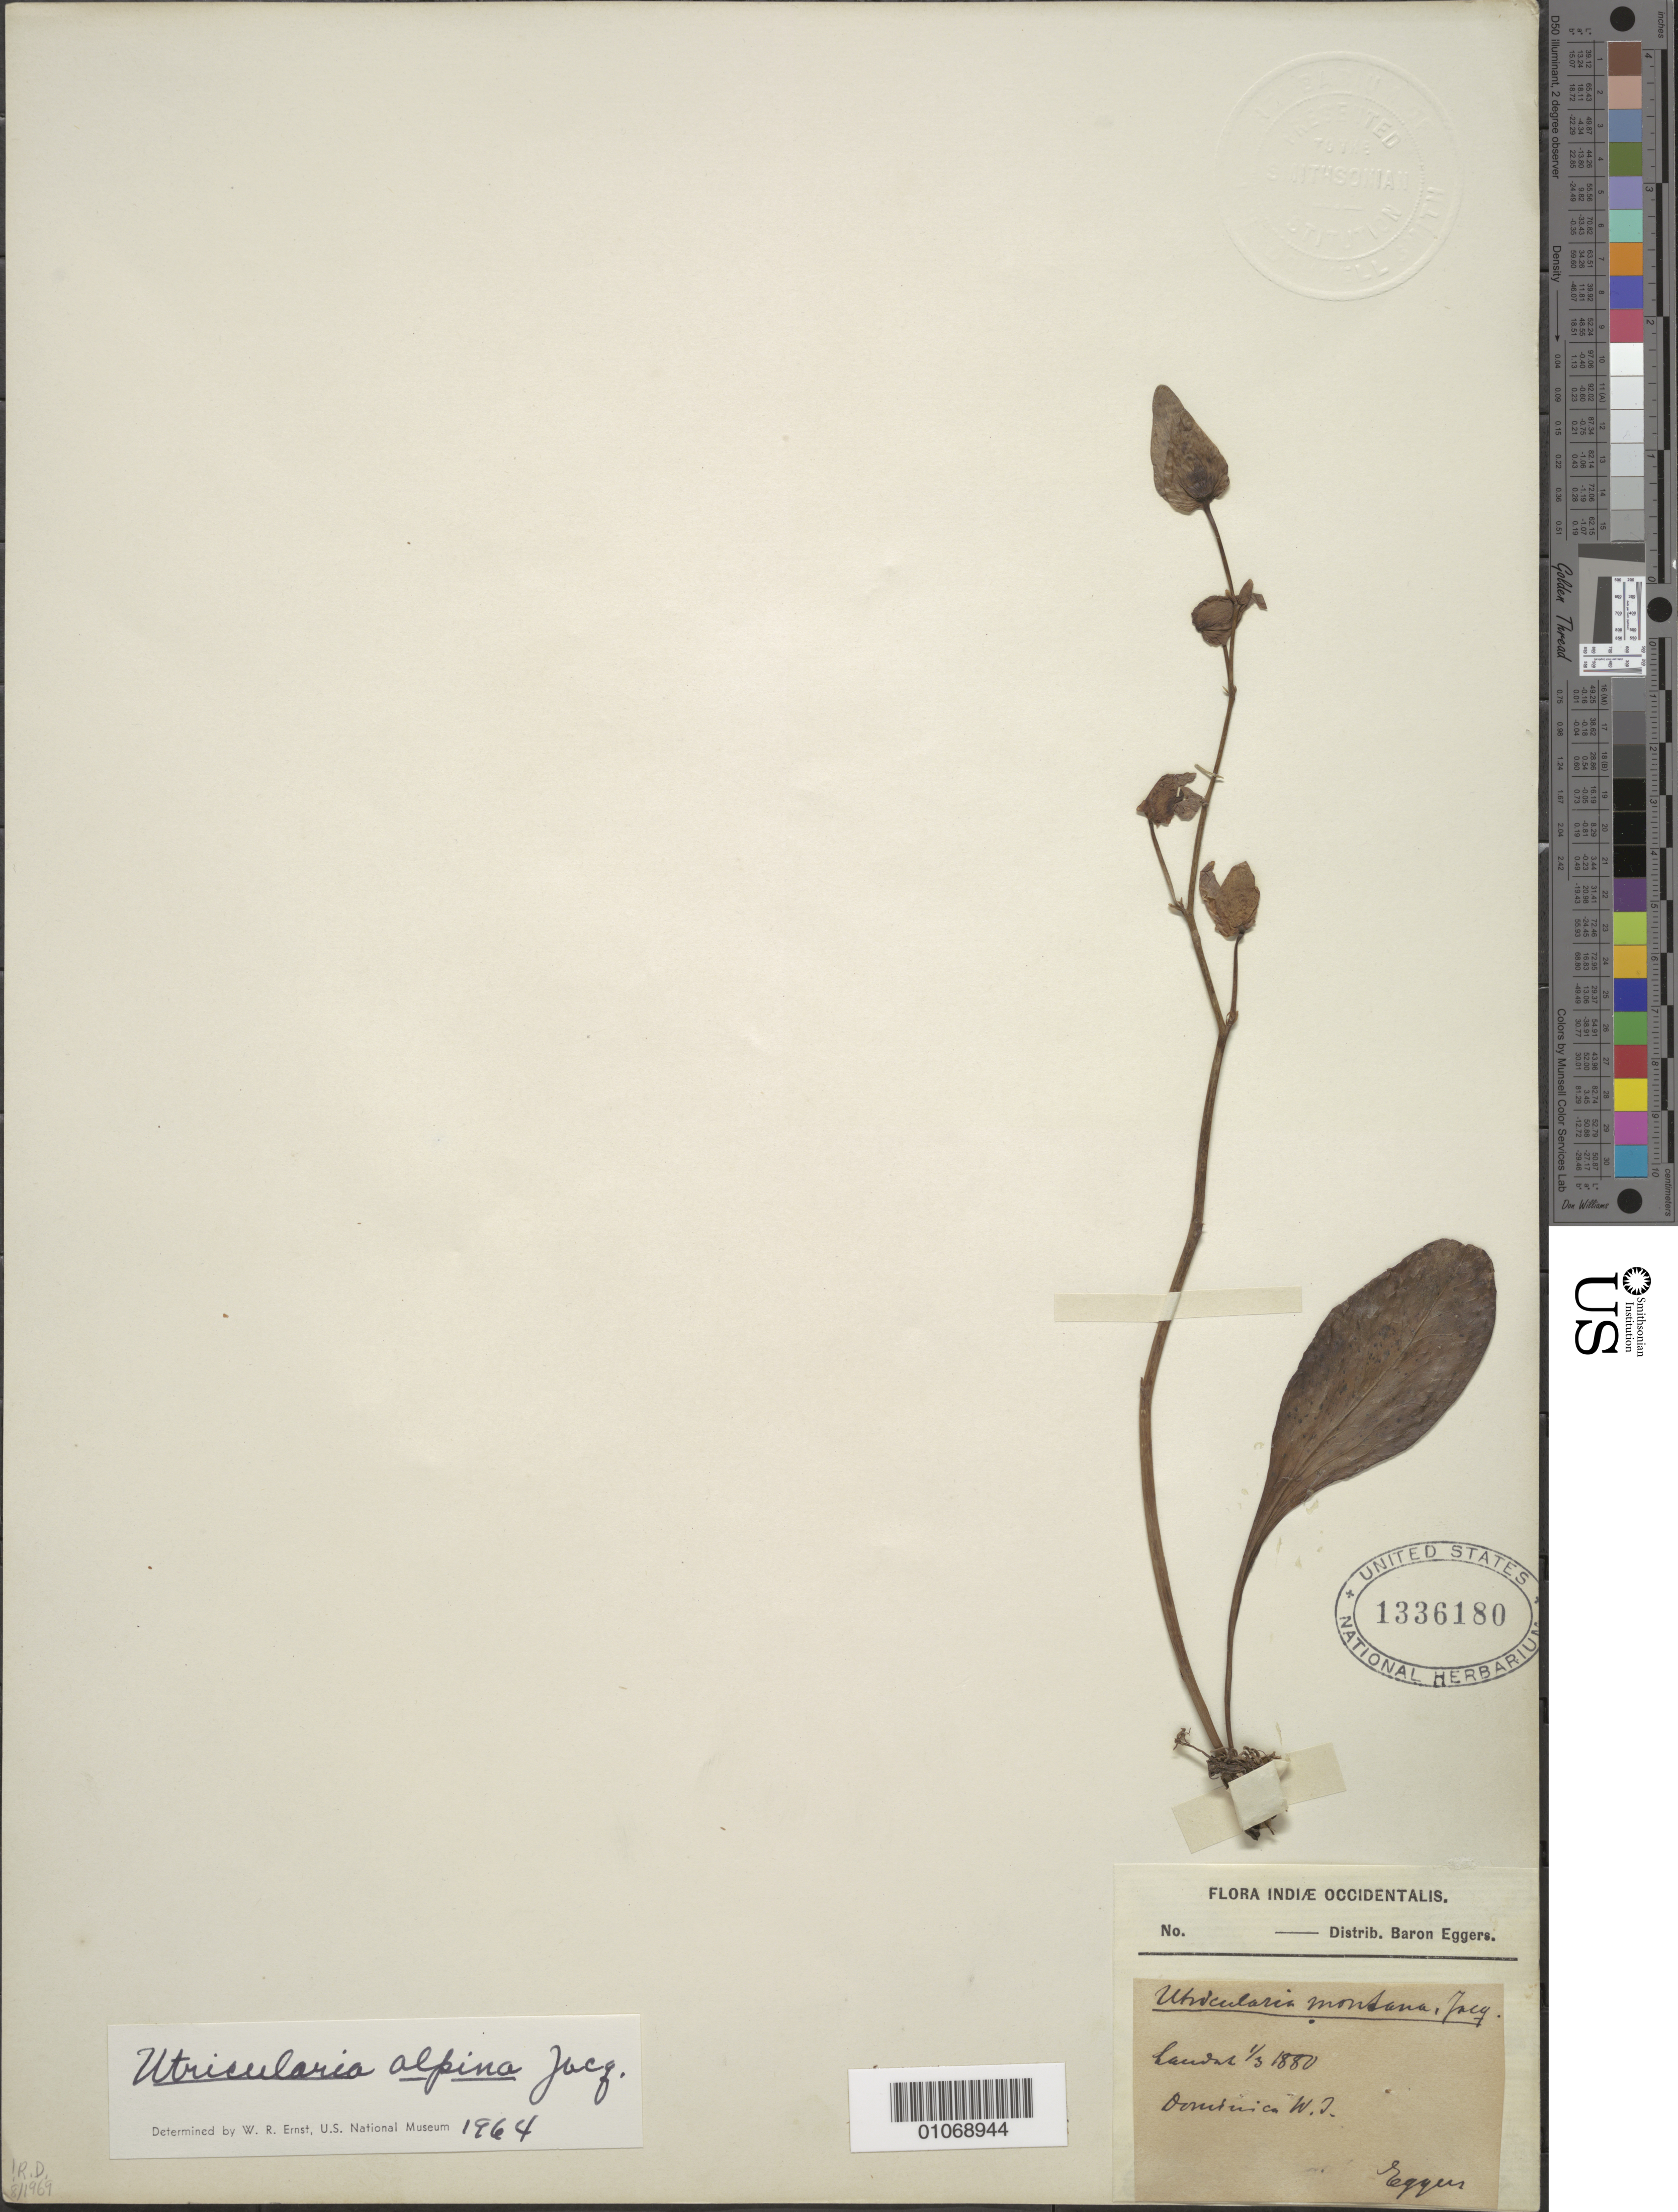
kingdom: Plantae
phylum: Tracheophyta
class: Magnoliopsida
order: Lamiales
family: Lentibulariaceae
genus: Utricularia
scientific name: Utricularia alpina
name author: Jacq.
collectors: H. F. A. von Eggers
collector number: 1880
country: Dominica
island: Dominica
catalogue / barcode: US 1336180